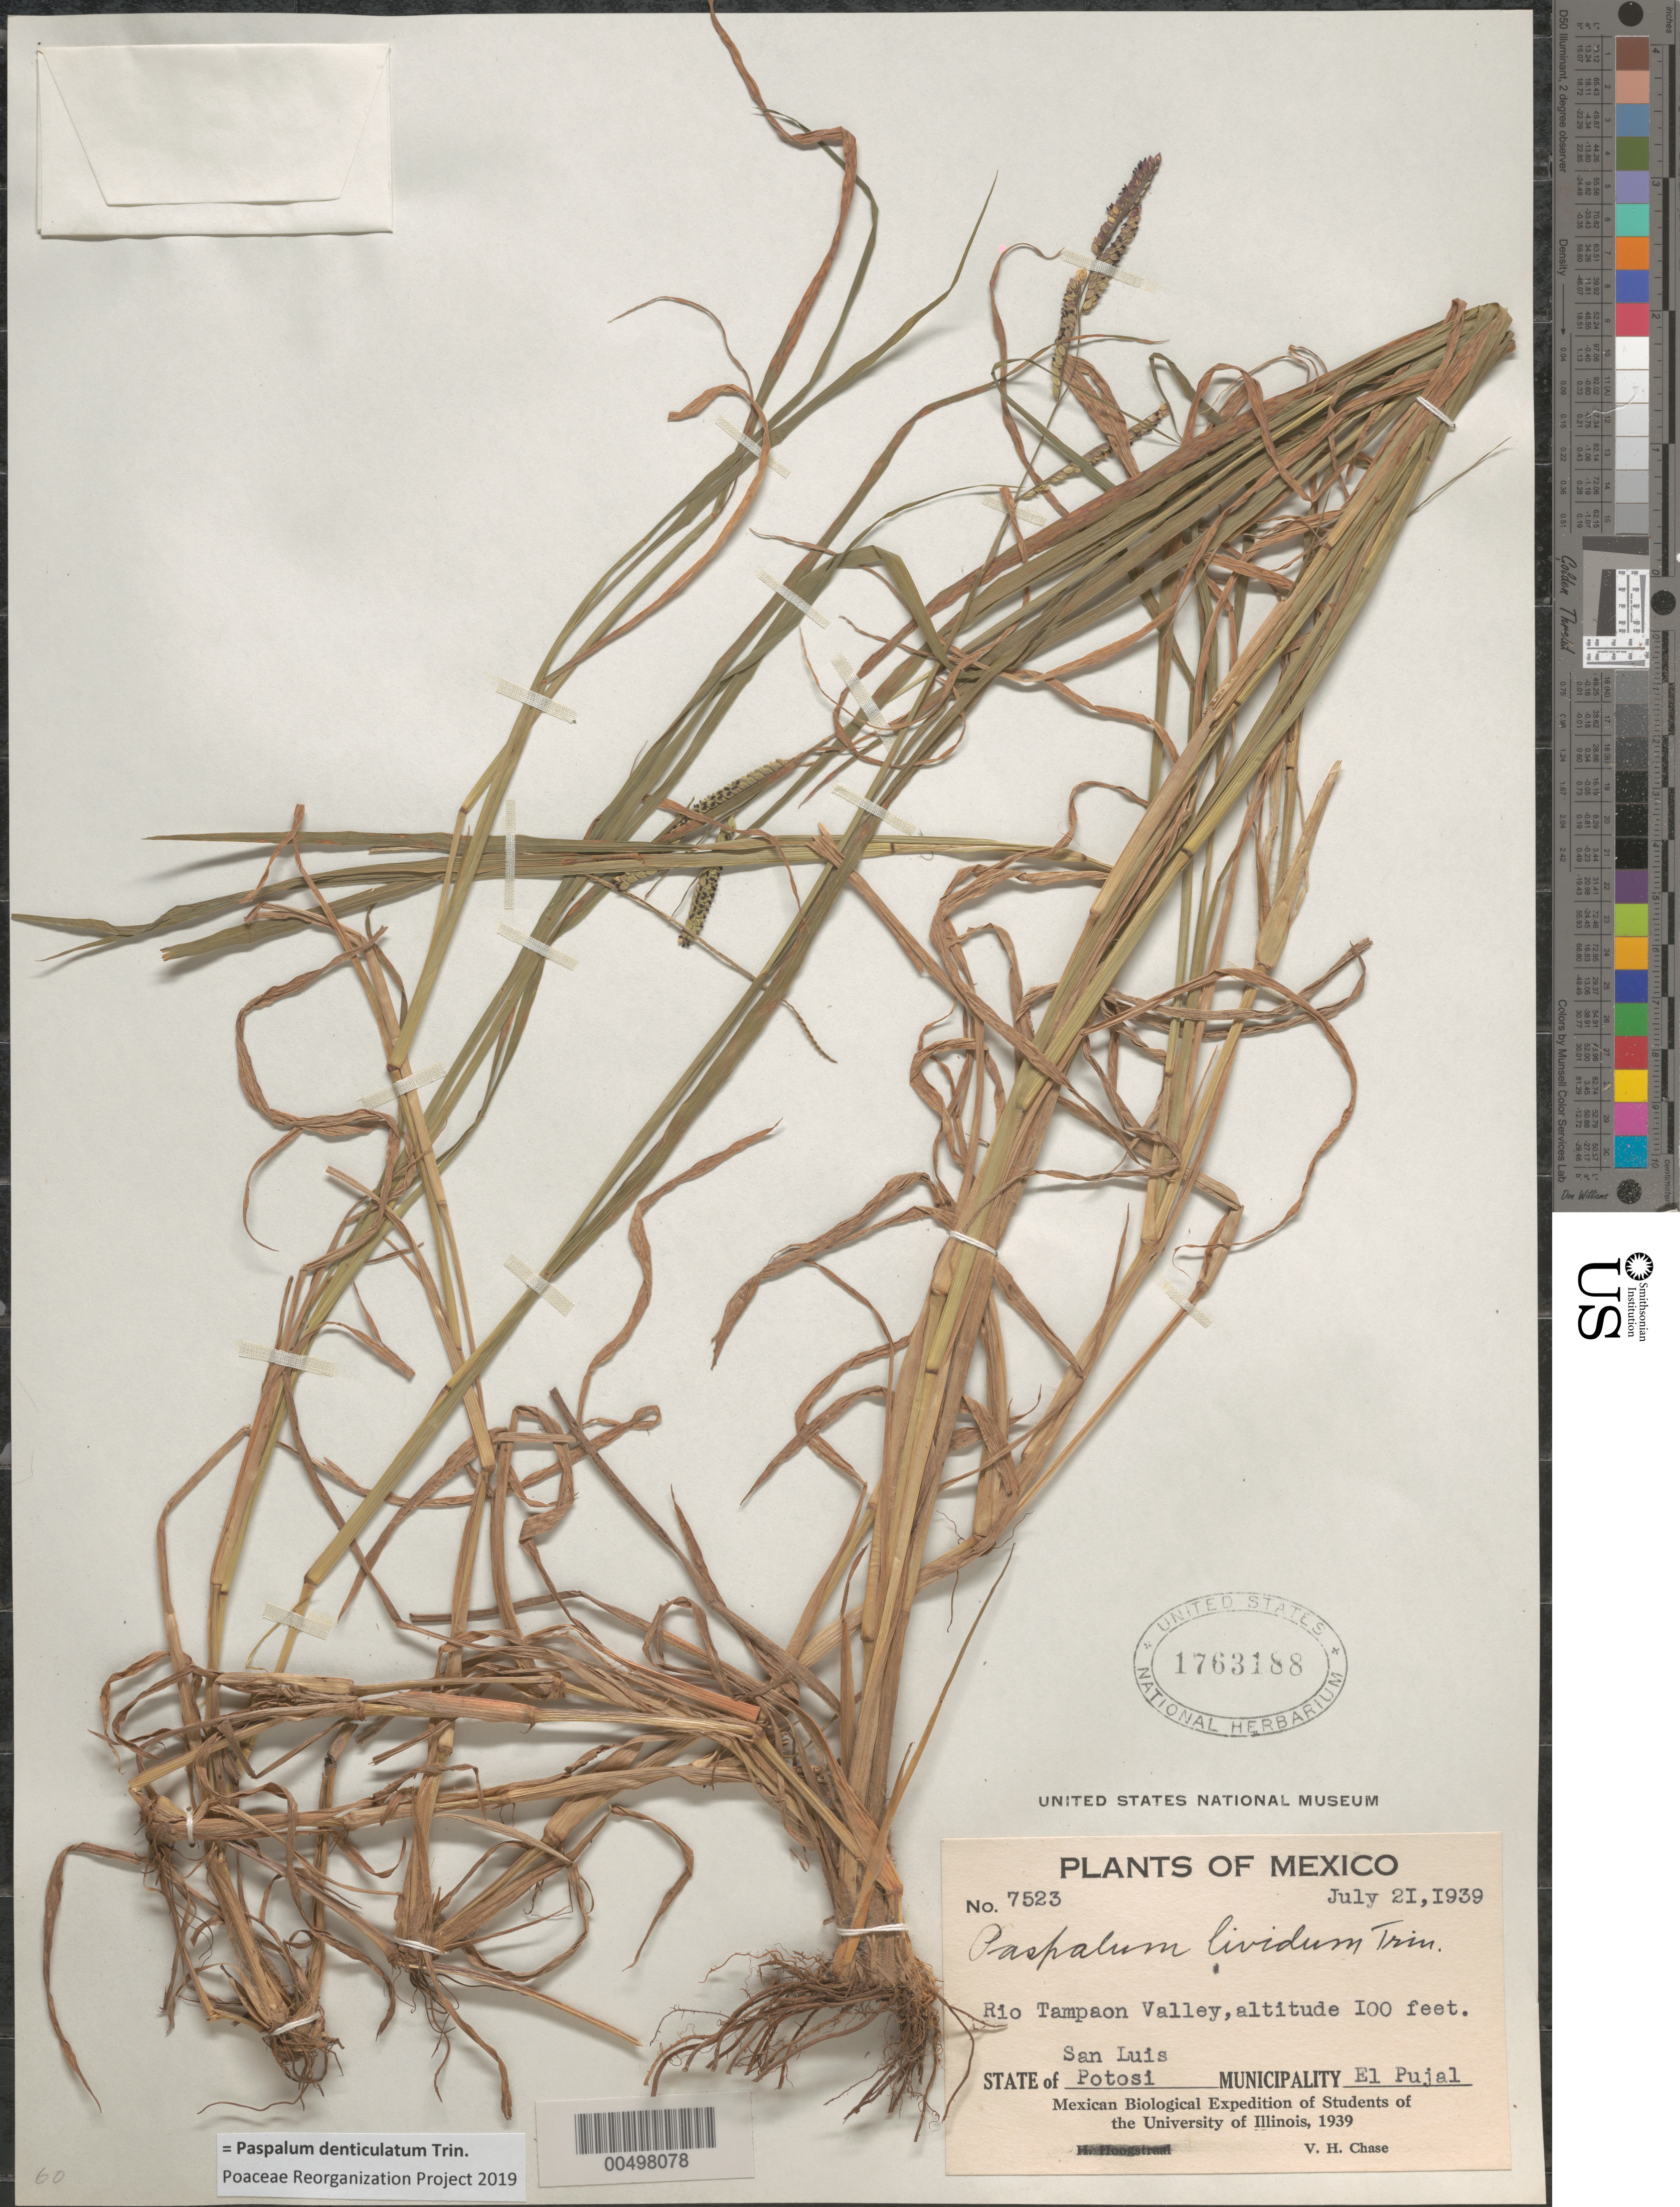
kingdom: Plantae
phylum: Tracheophyta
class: Liliopsida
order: Poales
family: Poaceae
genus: Paspalum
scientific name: Paspalum lividum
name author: Trin. in Schltdl.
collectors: V. H. Chase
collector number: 7523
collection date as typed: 21 Jul 1939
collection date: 1939-07-21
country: Mexico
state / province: San Luis Potosi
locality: Rio Tampaon Valley, El Pujal Mun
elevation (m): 30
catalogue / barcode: US 1763188